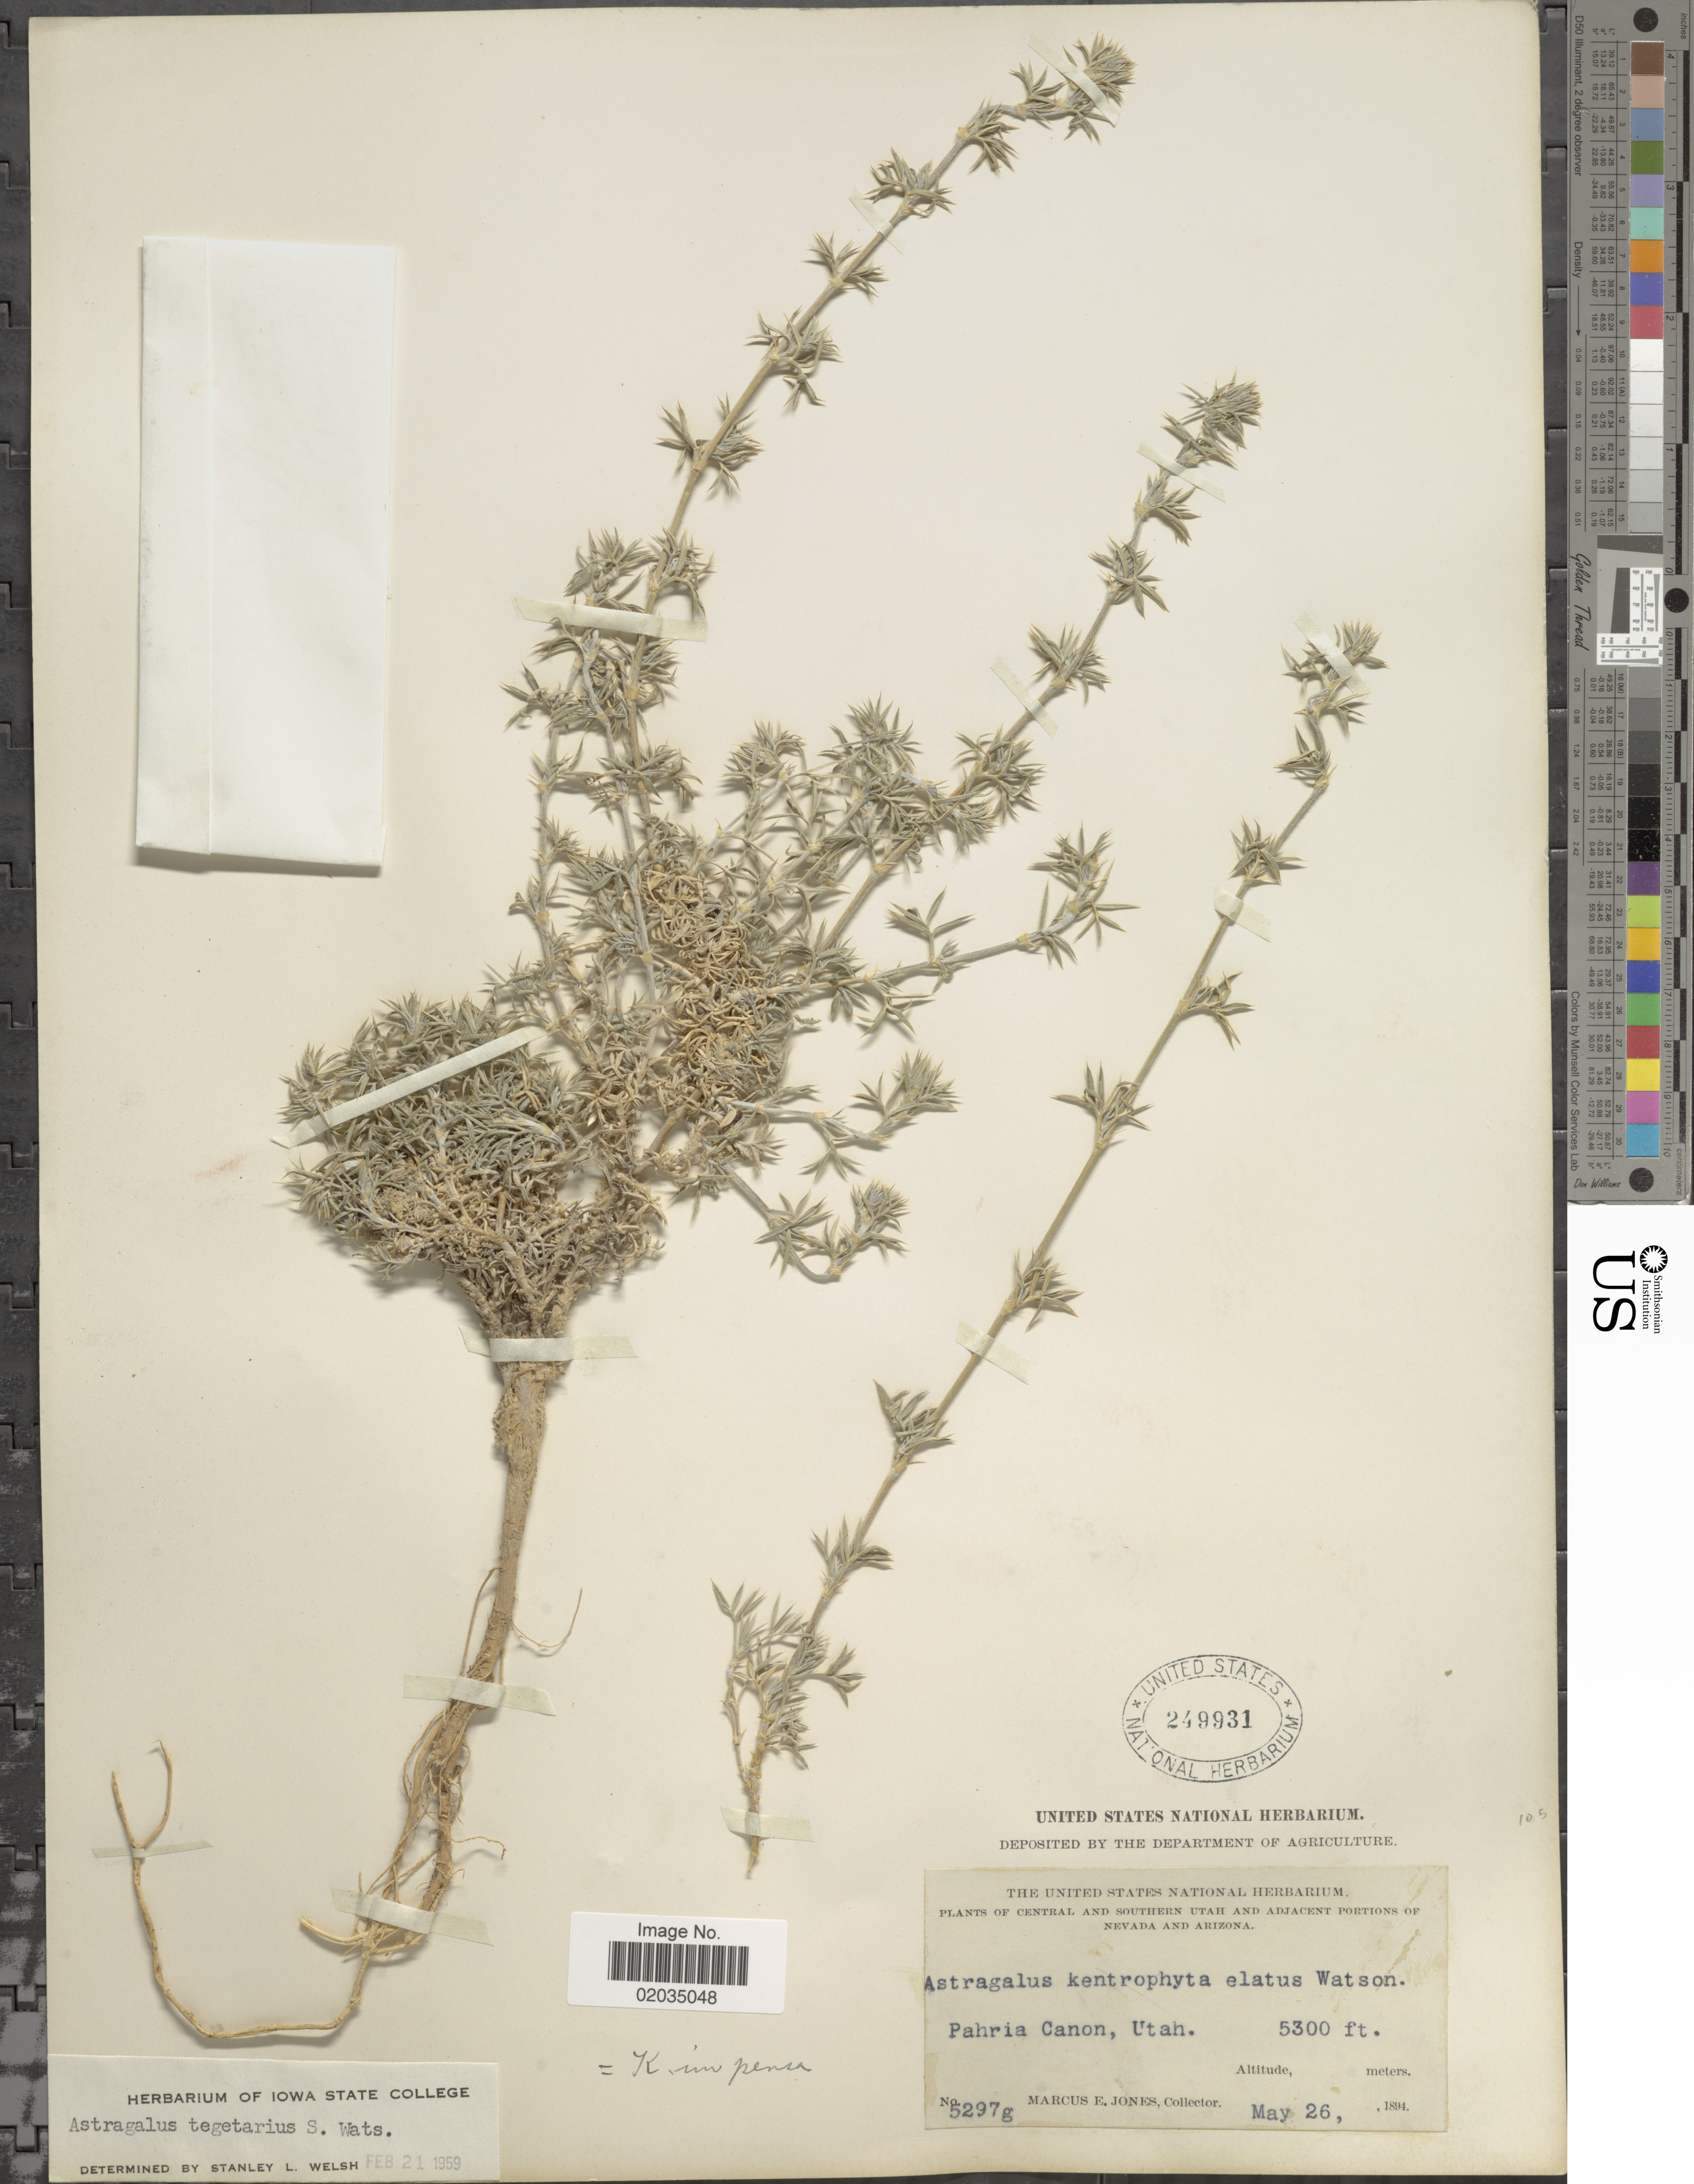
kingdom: Plantae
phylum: Tracheophyta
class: Magnoliopsida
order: Fabales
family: Fabaceae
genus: Astragalus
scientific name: Astragalus tegetarioides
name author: M.E. Jones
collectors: M. E. Jones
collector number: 5297g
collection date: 1894-05-26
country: United States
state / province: Utah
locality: Central and southern Utah and adjacent portions of Nevada and Arizona, Pahria Canon, Utah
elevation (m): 1615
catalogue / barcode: US 249931